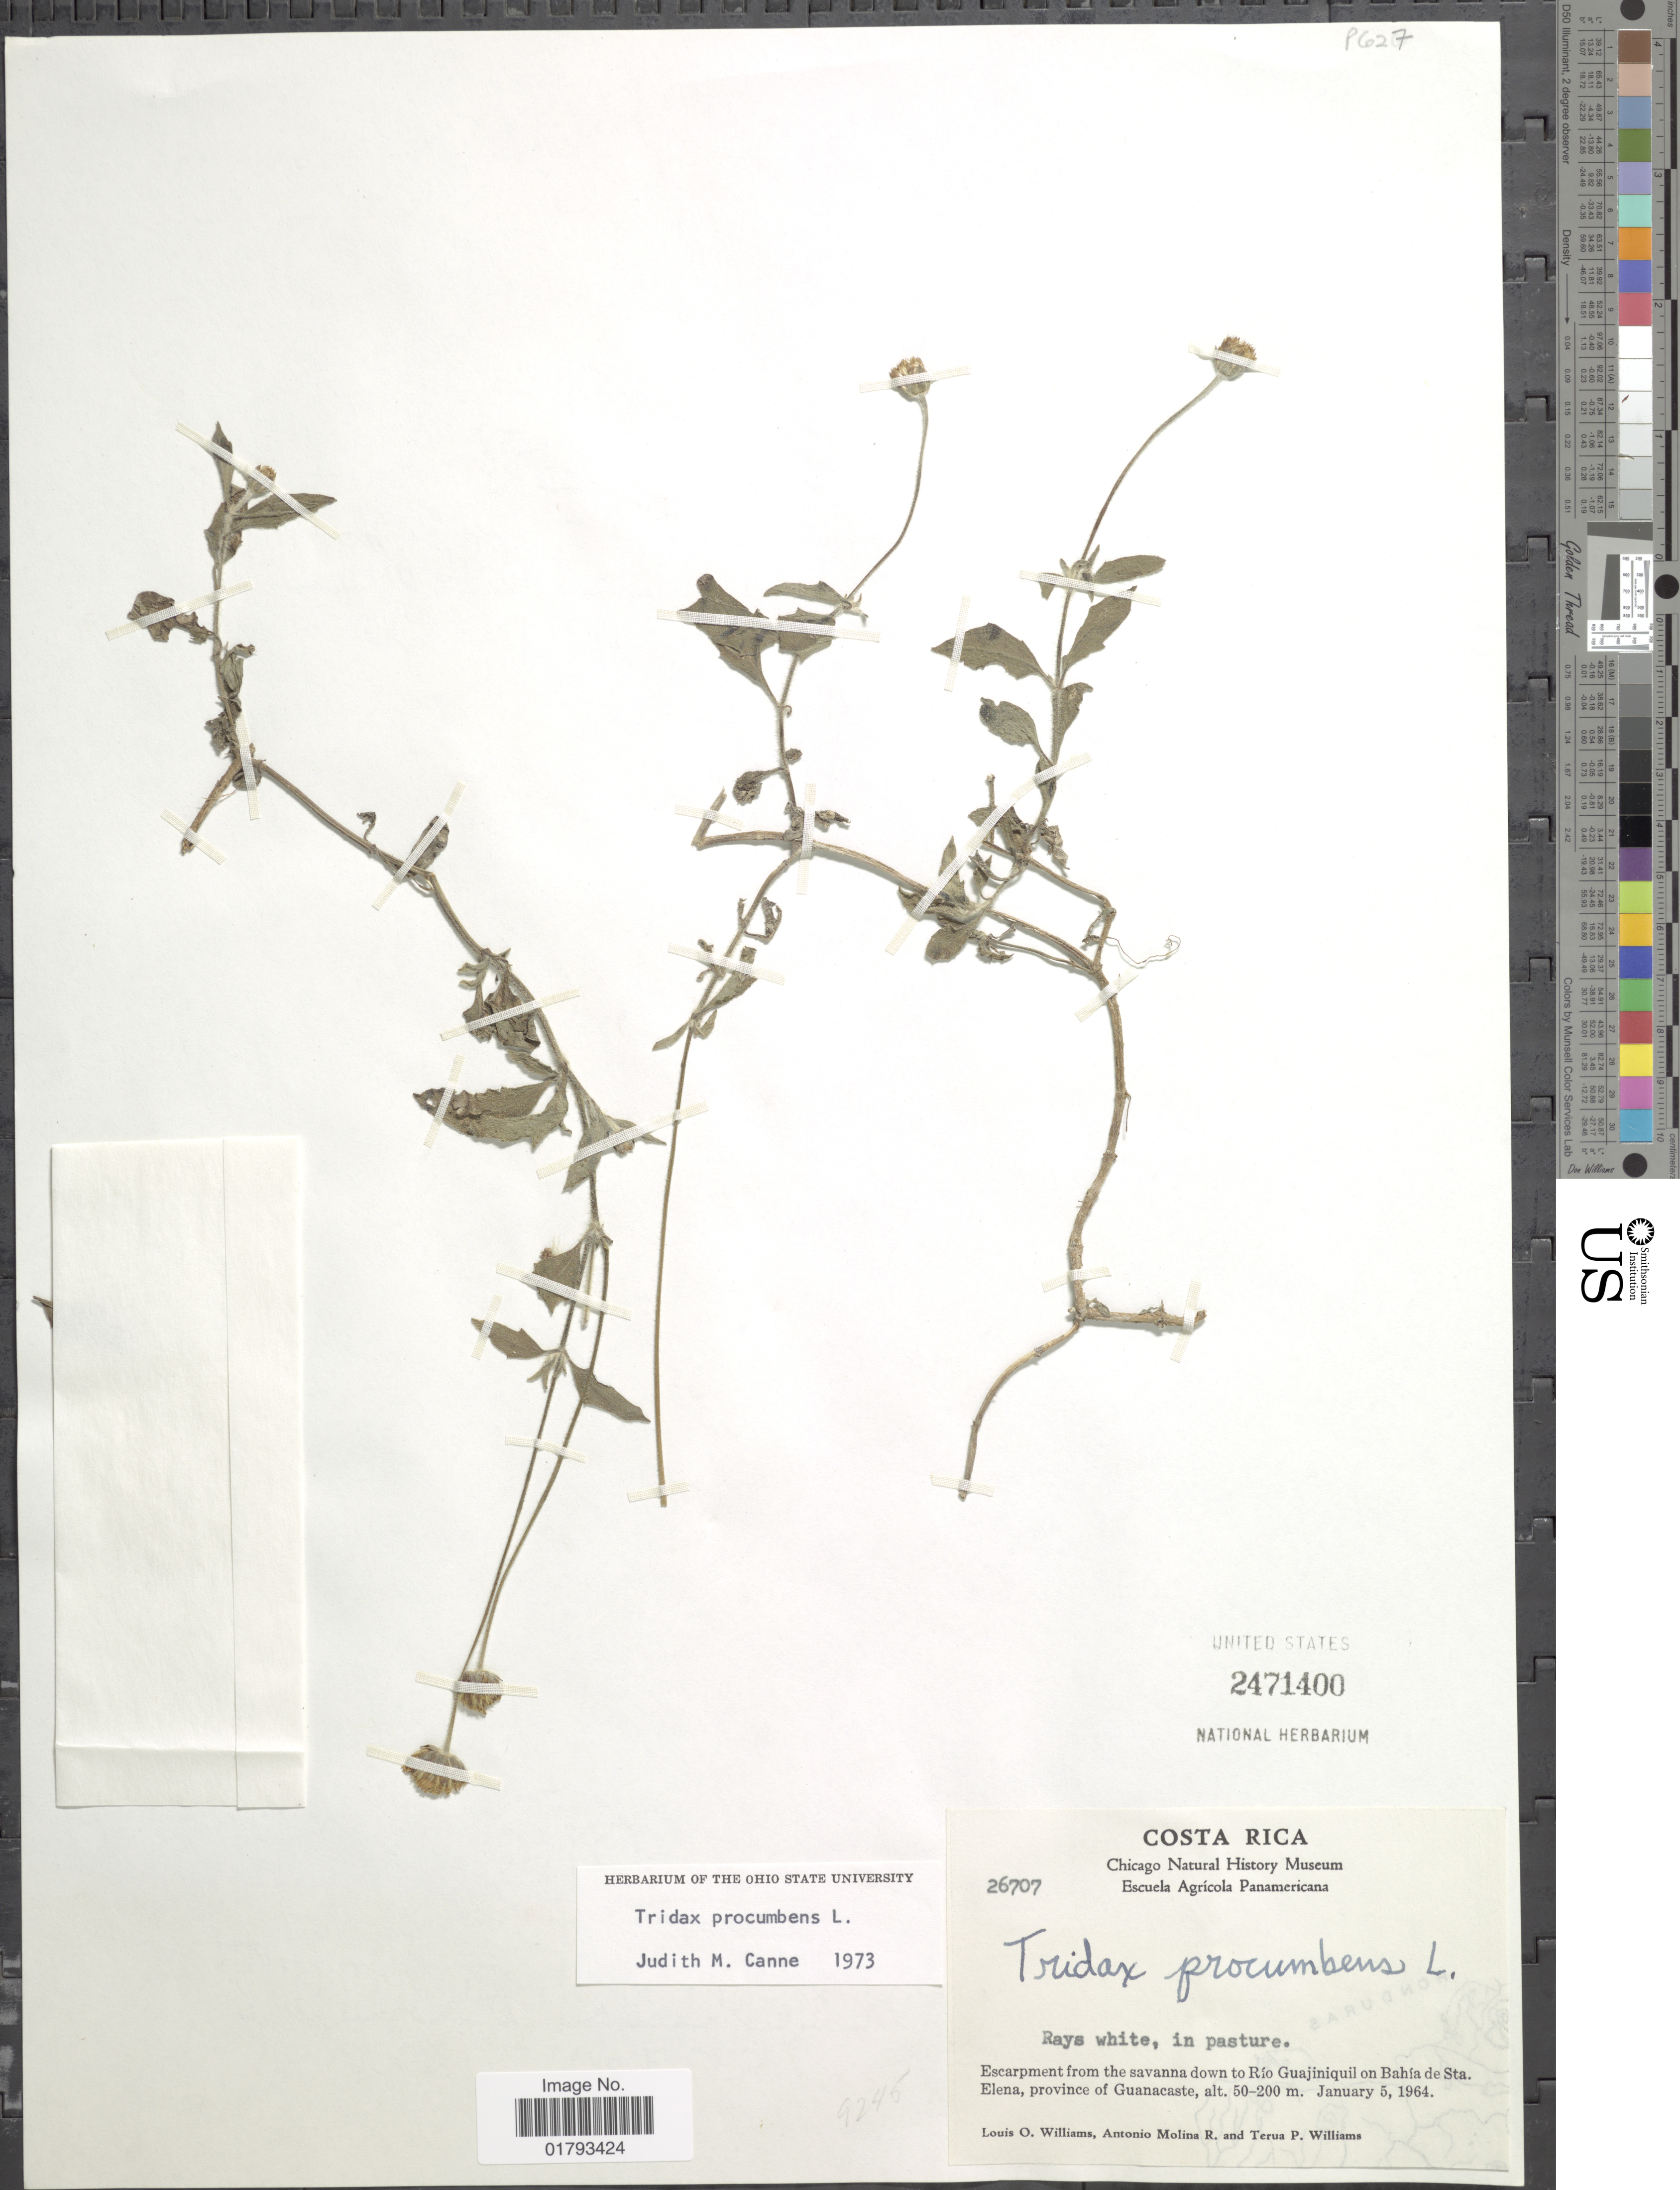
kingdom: Plantae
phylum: Tracheophyta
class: Magnoliopsida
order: Asterales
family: Asteraceae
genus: Tridax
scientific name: Tridax procumbens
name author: L.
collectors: L. O. Williams, A. Molina R. & T. P. Williams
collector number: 26707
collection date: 1964-01-05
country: Costa Rica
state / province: Guanacaste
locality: Escarpment from the savanna down to Rio Guajijiquil on Bahia de Sta. Elena, province of Guanacaste.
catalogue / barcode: US 2471400